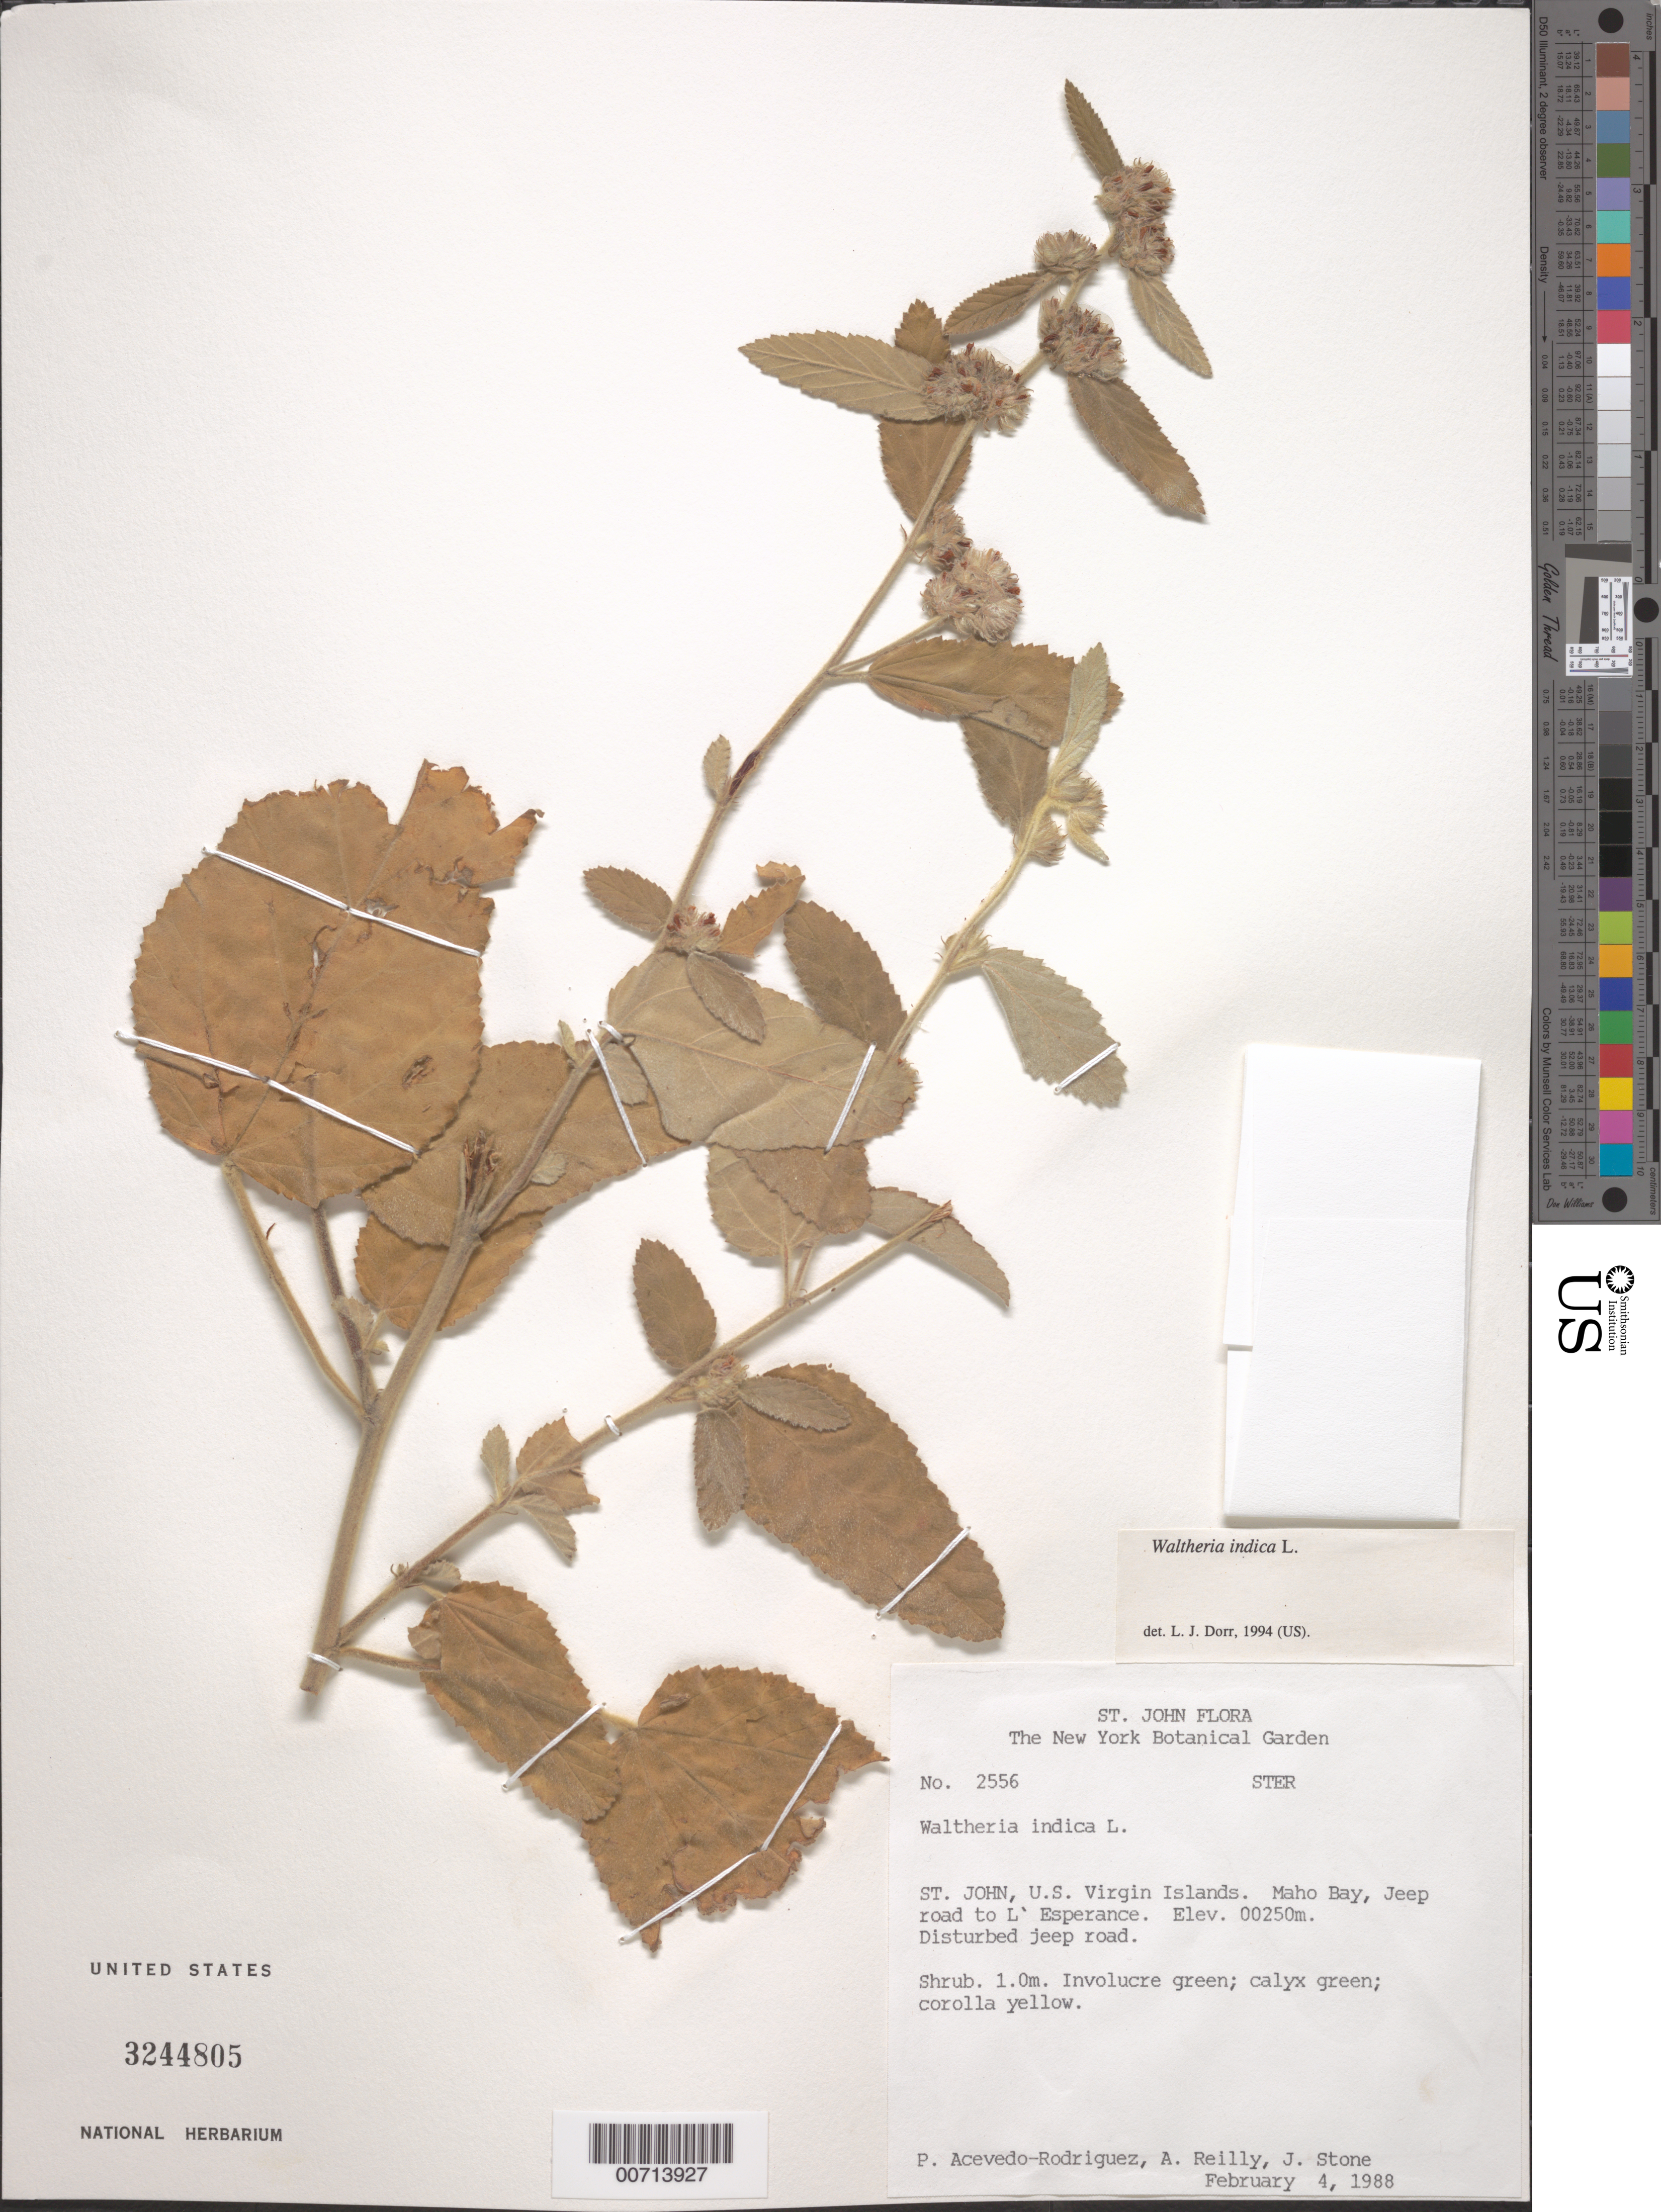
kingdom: Plantae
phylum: Tracheophyta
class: Magnoliopsida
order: Malvales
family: Malvaceae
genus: Waltheria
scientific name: Waltheria indica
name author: L.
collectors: P. Acevedo-Rodr., A. Reilly & J. Stone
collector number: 2556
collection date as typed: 04 Feb 1988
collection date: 1988-02-04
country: U.S. Virgin Islands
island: St. John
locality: Cruz Bay Quarter; Along Jeep road to L' Esperance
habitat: Disturbed jeep road.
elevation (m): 250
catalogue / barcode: US 3244805